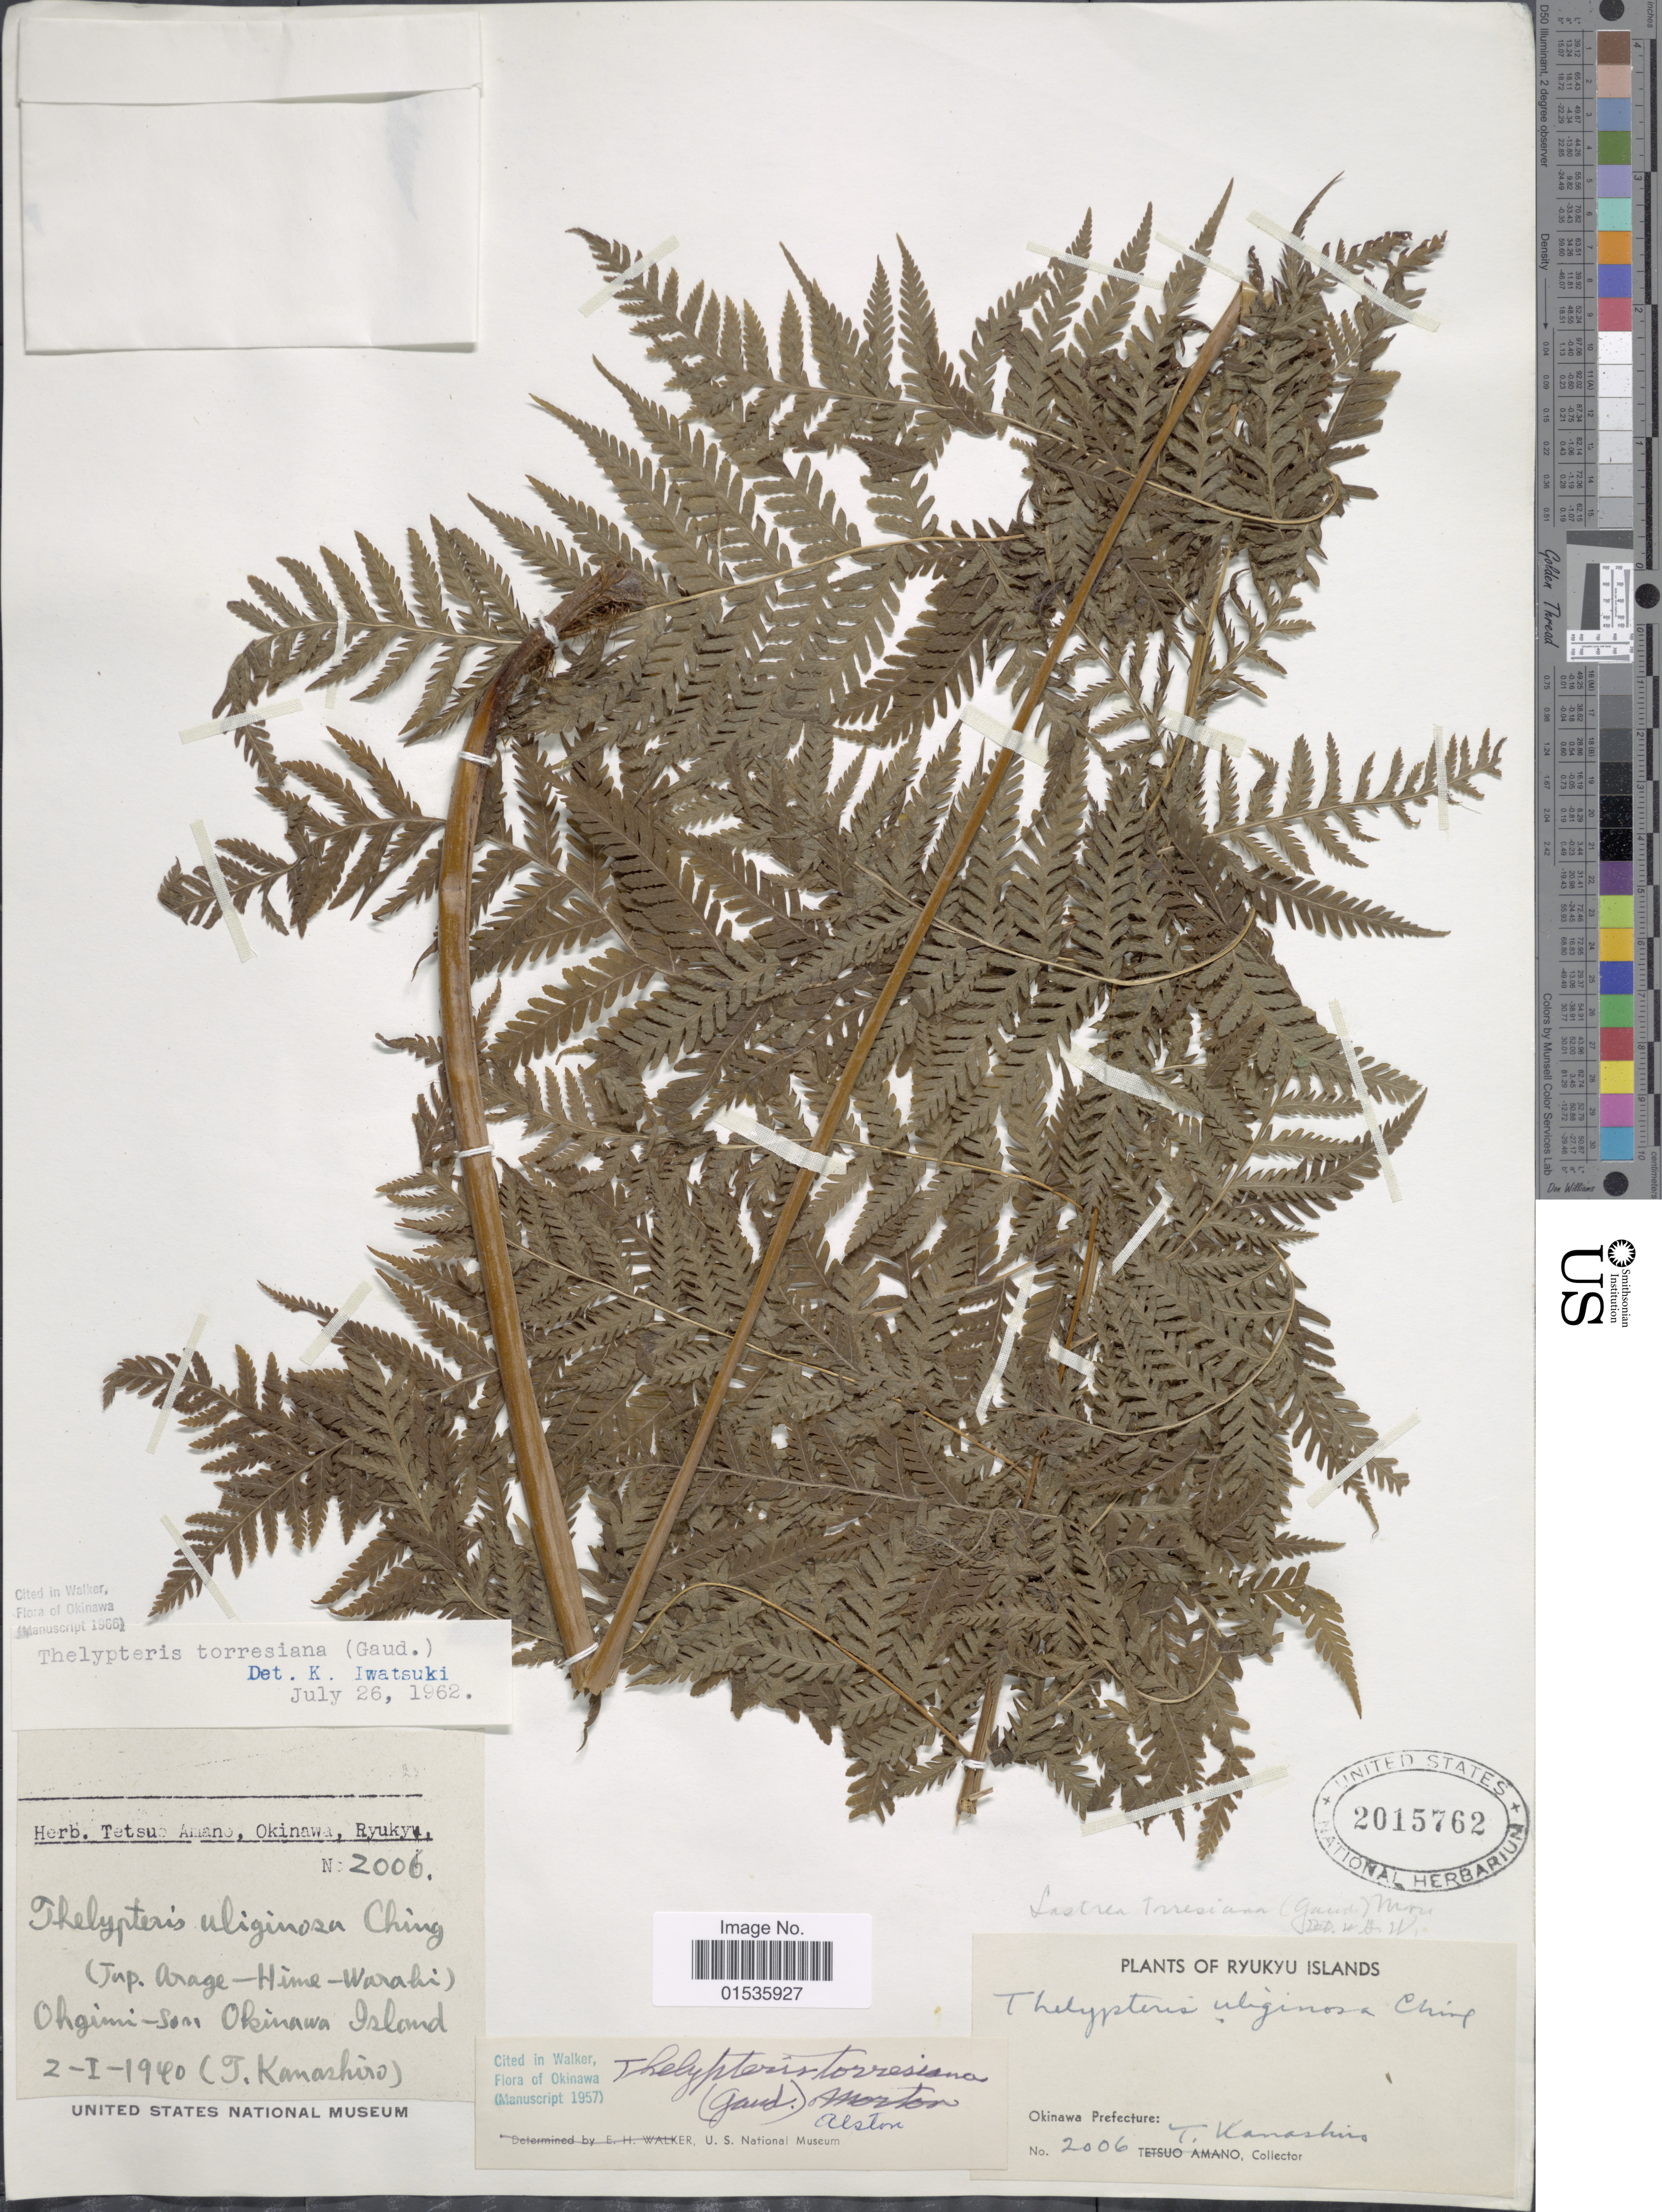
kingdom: Plantae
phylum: Tracheophyta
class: Polypodiopsida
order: Polypodiales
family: Thelypteridaceae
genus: Macrothelypteris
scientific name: Macrothelypteris torresiana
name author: (Gaudich.) Ching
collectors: T. Kanashiro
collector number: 2006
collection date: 1940-01-02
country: Japan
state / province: Okinawa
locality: Ohgimi-san, Okinawa Island. Okinawa Prefecture.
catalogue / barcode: US 2015762